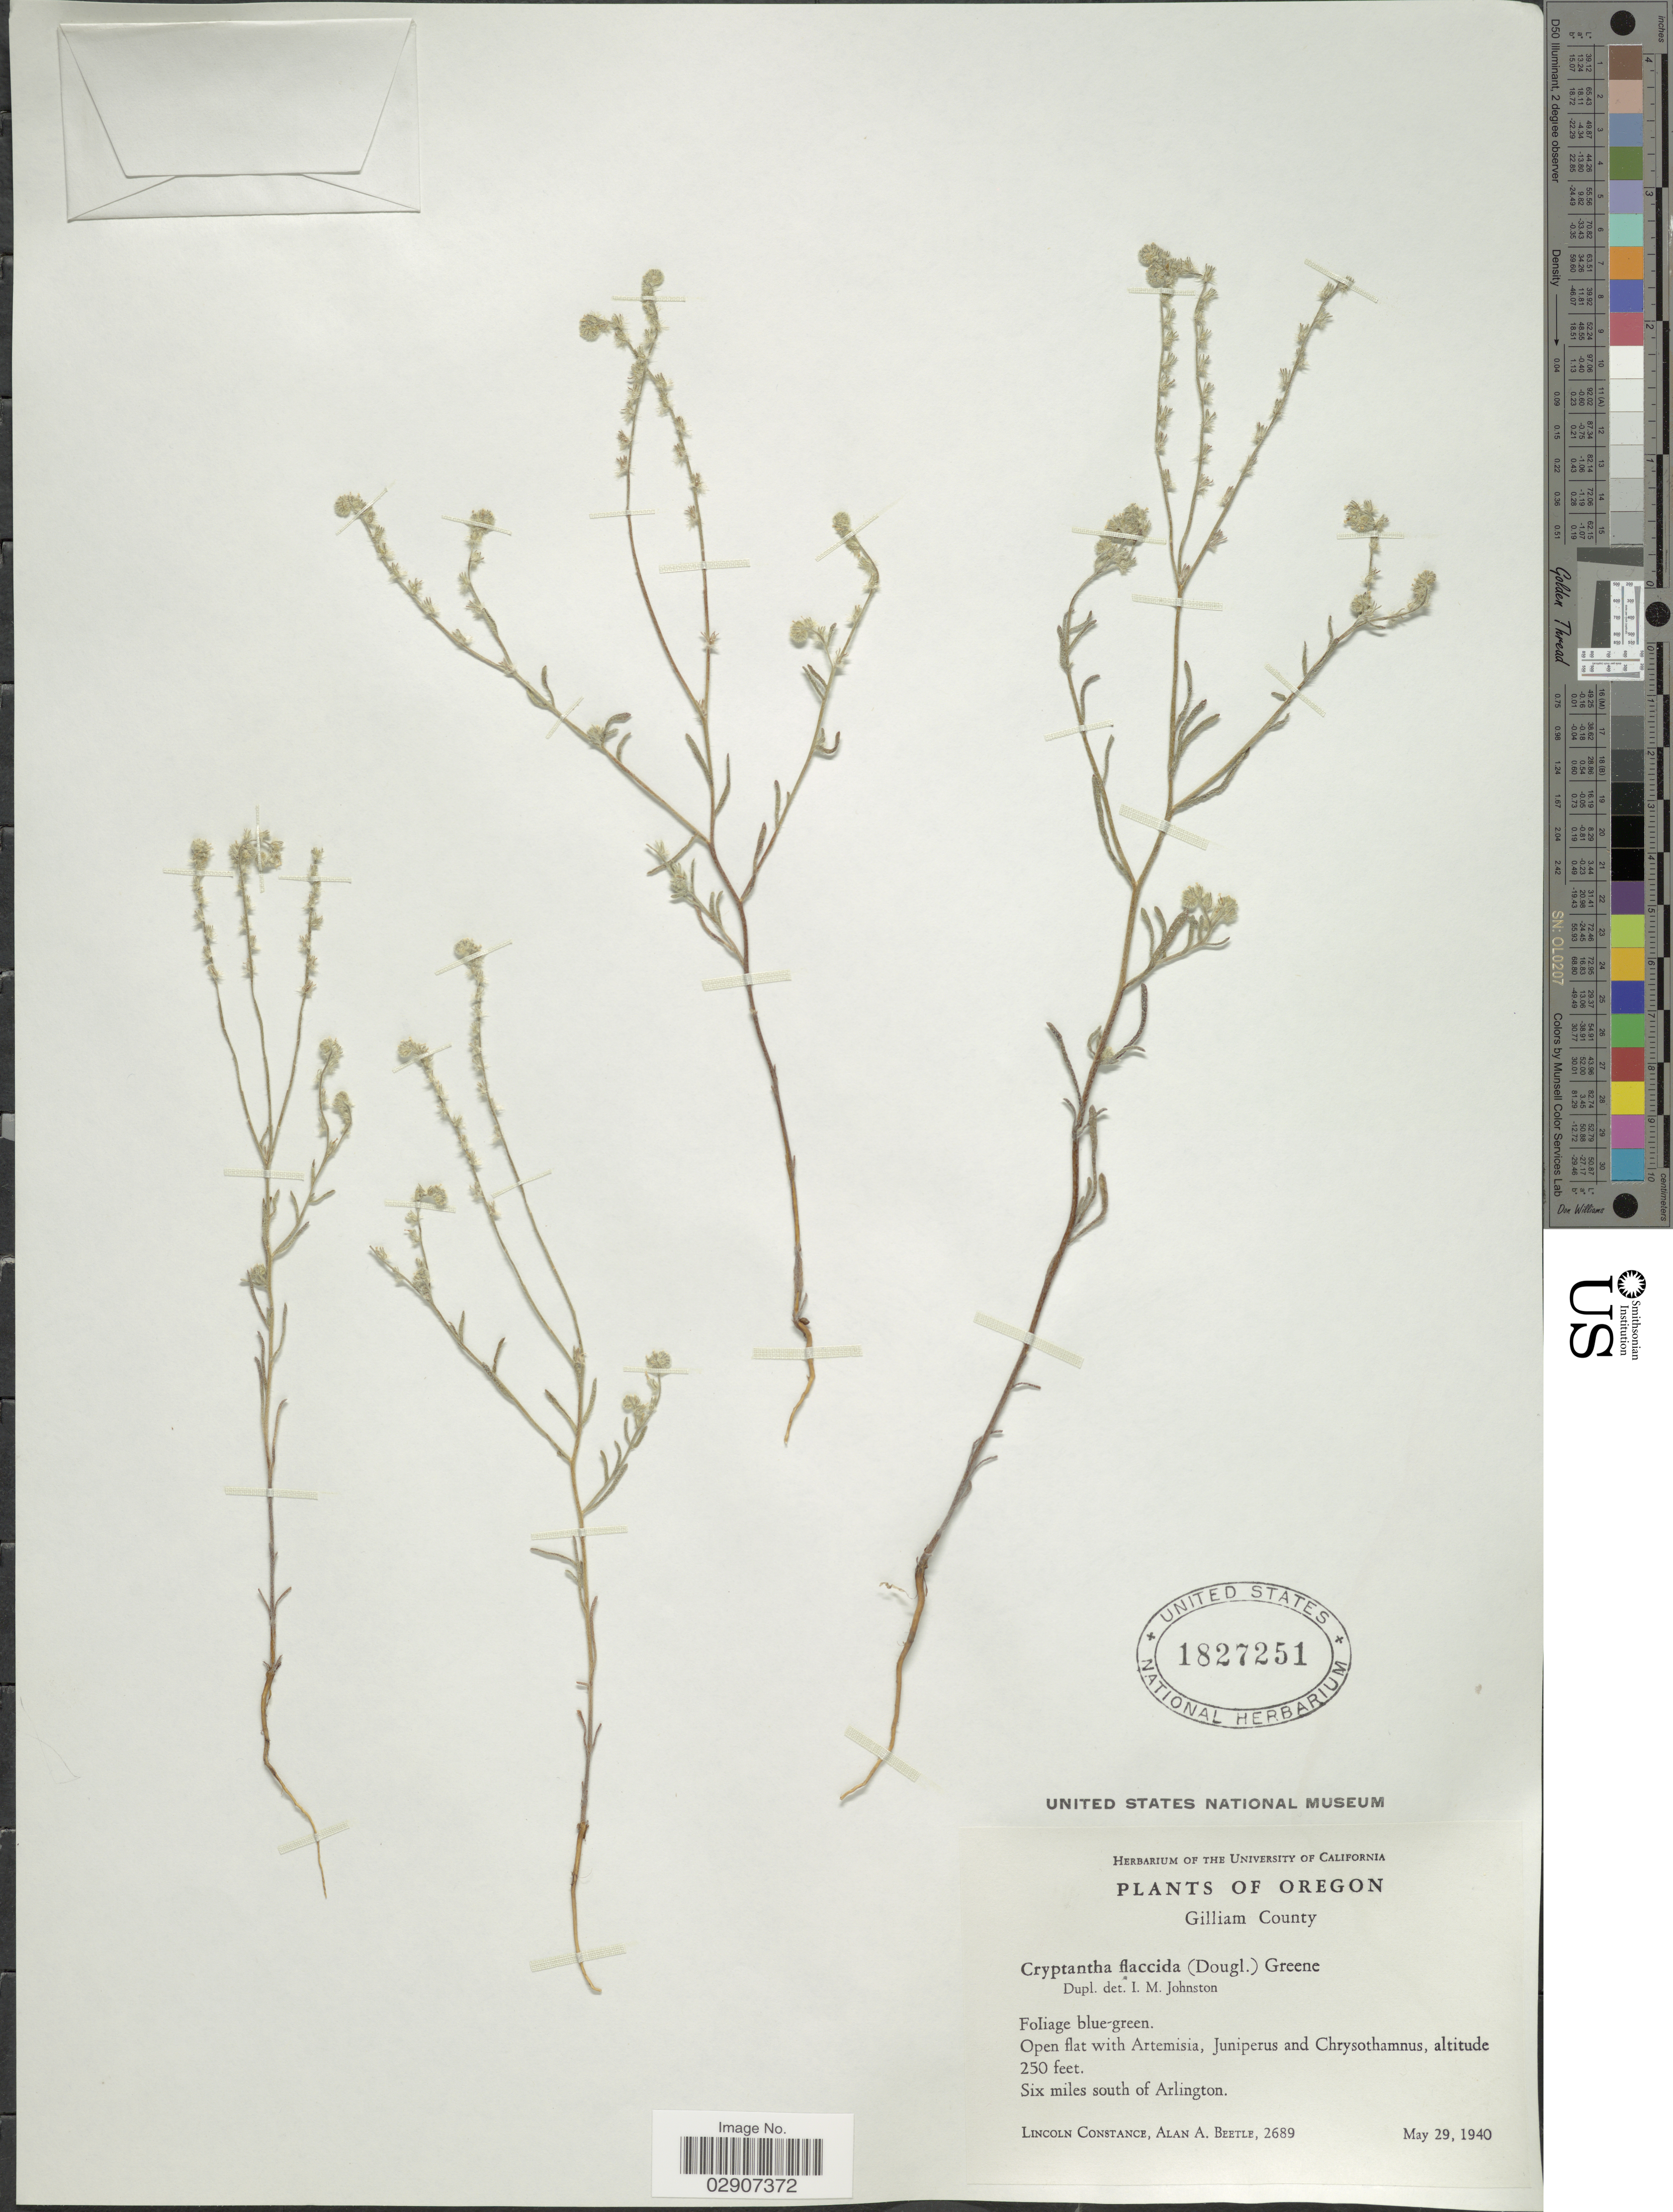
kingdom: Plantae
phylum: Tracheophyta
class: Magnoliopsida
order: Boraginales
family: Boraginaceae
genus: Cryptantha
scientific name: Cryptantha flaccida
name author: (Douglas ex Lehm.) Greene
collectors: L. Constance & A. A. Beetle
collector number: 2689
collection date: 1940-05-29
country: United States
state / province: Oregon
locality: Gilliam County, Six miles south of Arlington.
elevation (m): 76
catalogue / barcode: US 1827251